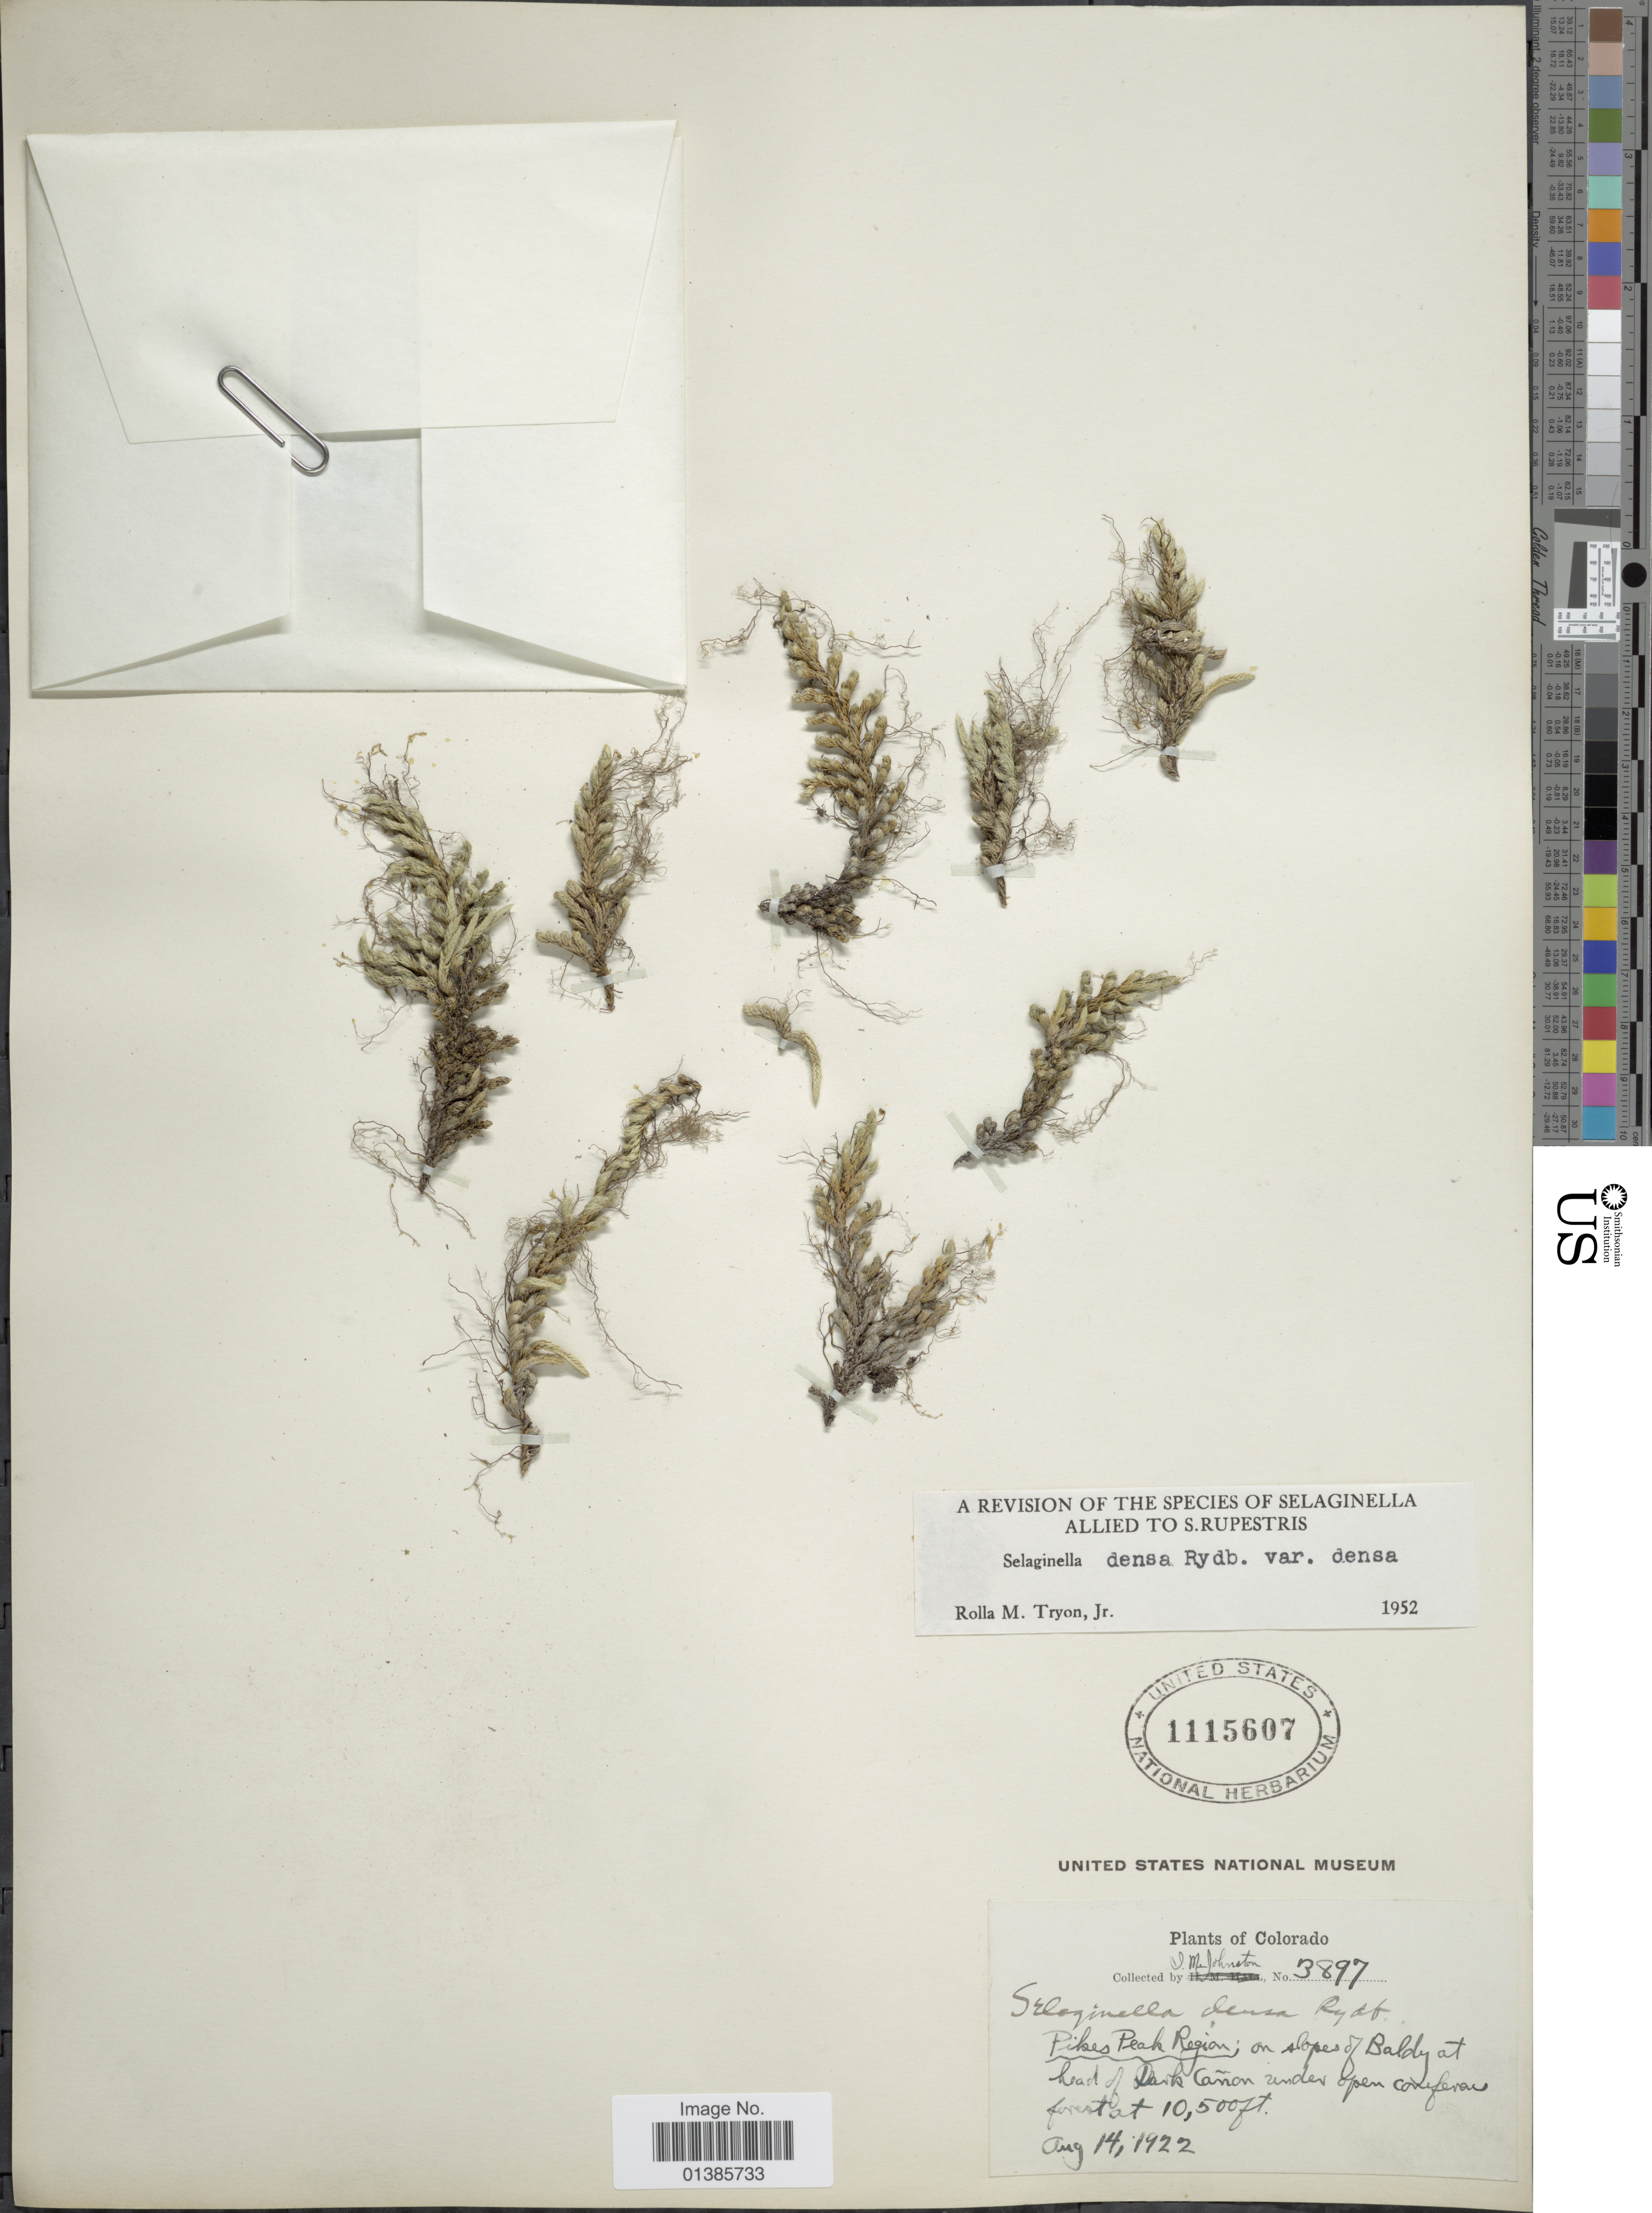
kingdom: Plantae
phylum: Tracheophyta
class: Lycopodiopsida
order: Selaginellales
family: Selaginellaceae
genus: Selaginella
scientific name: Selaginella densa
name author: Rydb.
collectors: I.M. Johnston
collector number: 3897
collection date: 1922-08-14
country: United States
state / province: Colorado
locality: Pikes Peak Region; on slopes of Baldy at head Dark Cañon.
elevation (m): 3200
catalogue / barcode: US 1115607